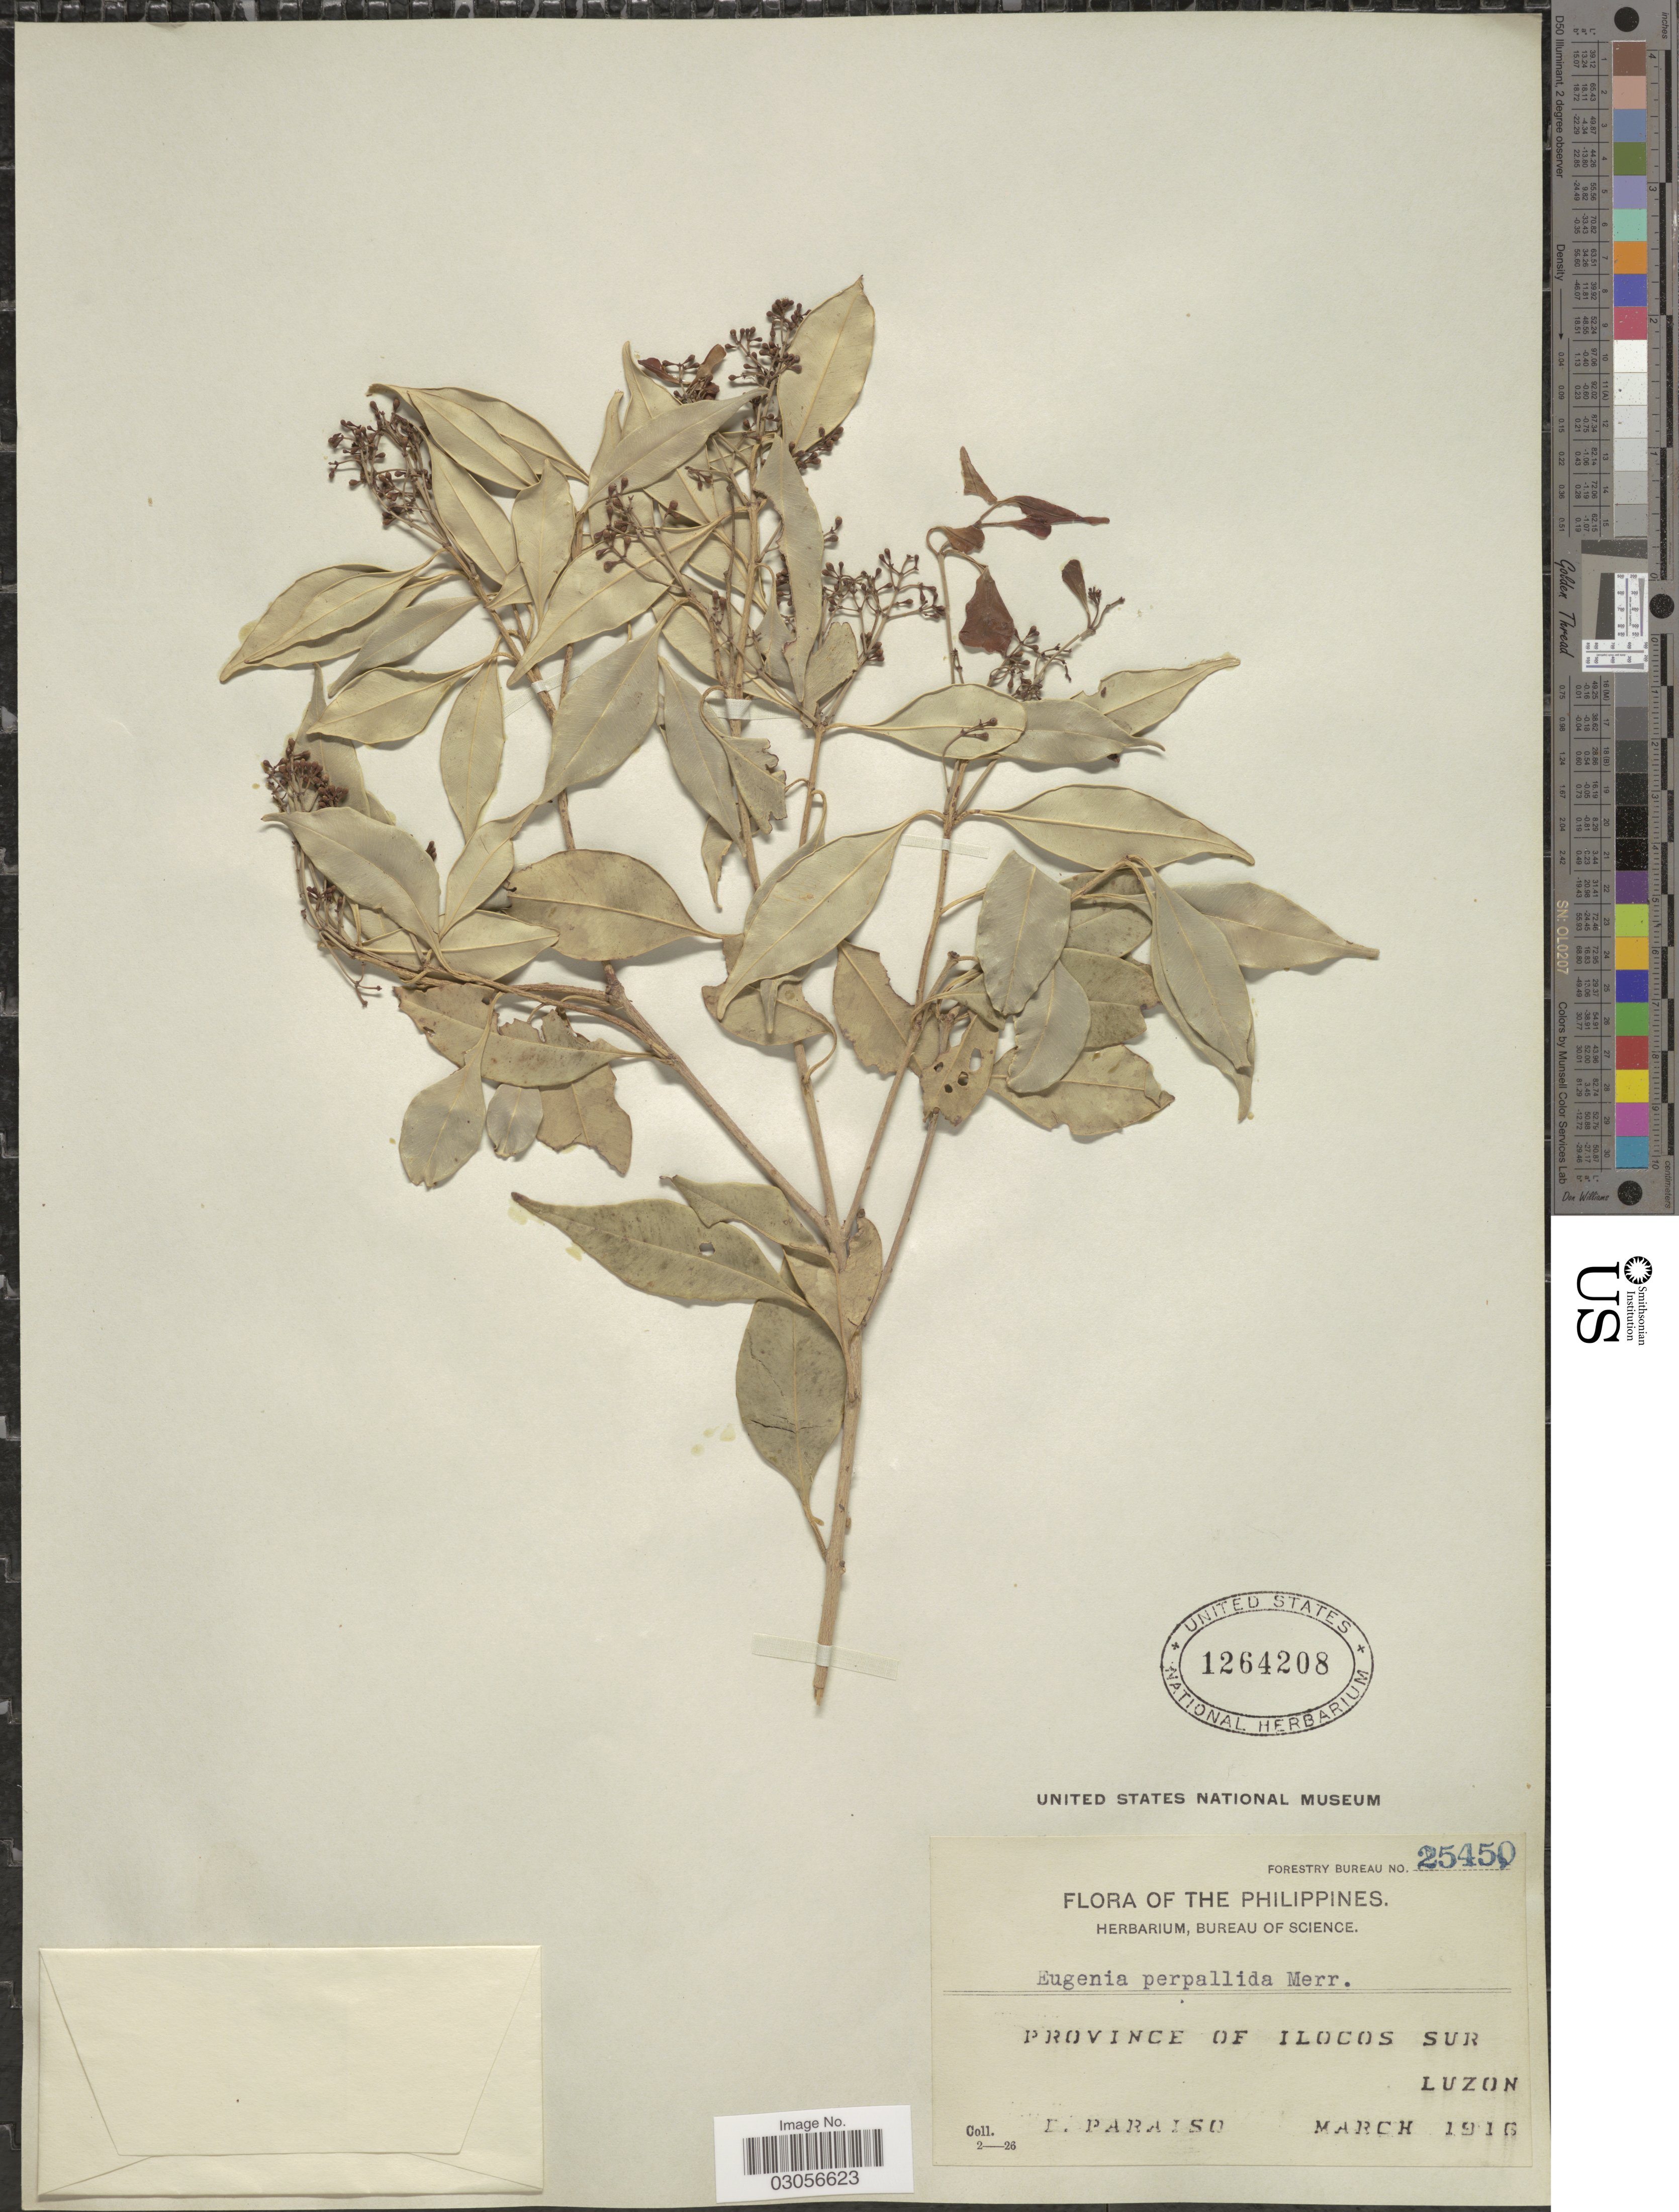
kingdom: Plantae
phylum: Tracheophyta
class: Magnoliopsida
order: Myrtales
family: Myrtaceae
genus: Syzygium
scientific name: Syzygium pallidum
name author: Merr.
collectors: E. Paraiso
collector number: Forestry Bureau 25450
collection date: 1916-03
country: Philippines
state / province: Ilocos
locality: Province of Ilocos Sur, Luzon.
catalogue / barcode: US 1264208